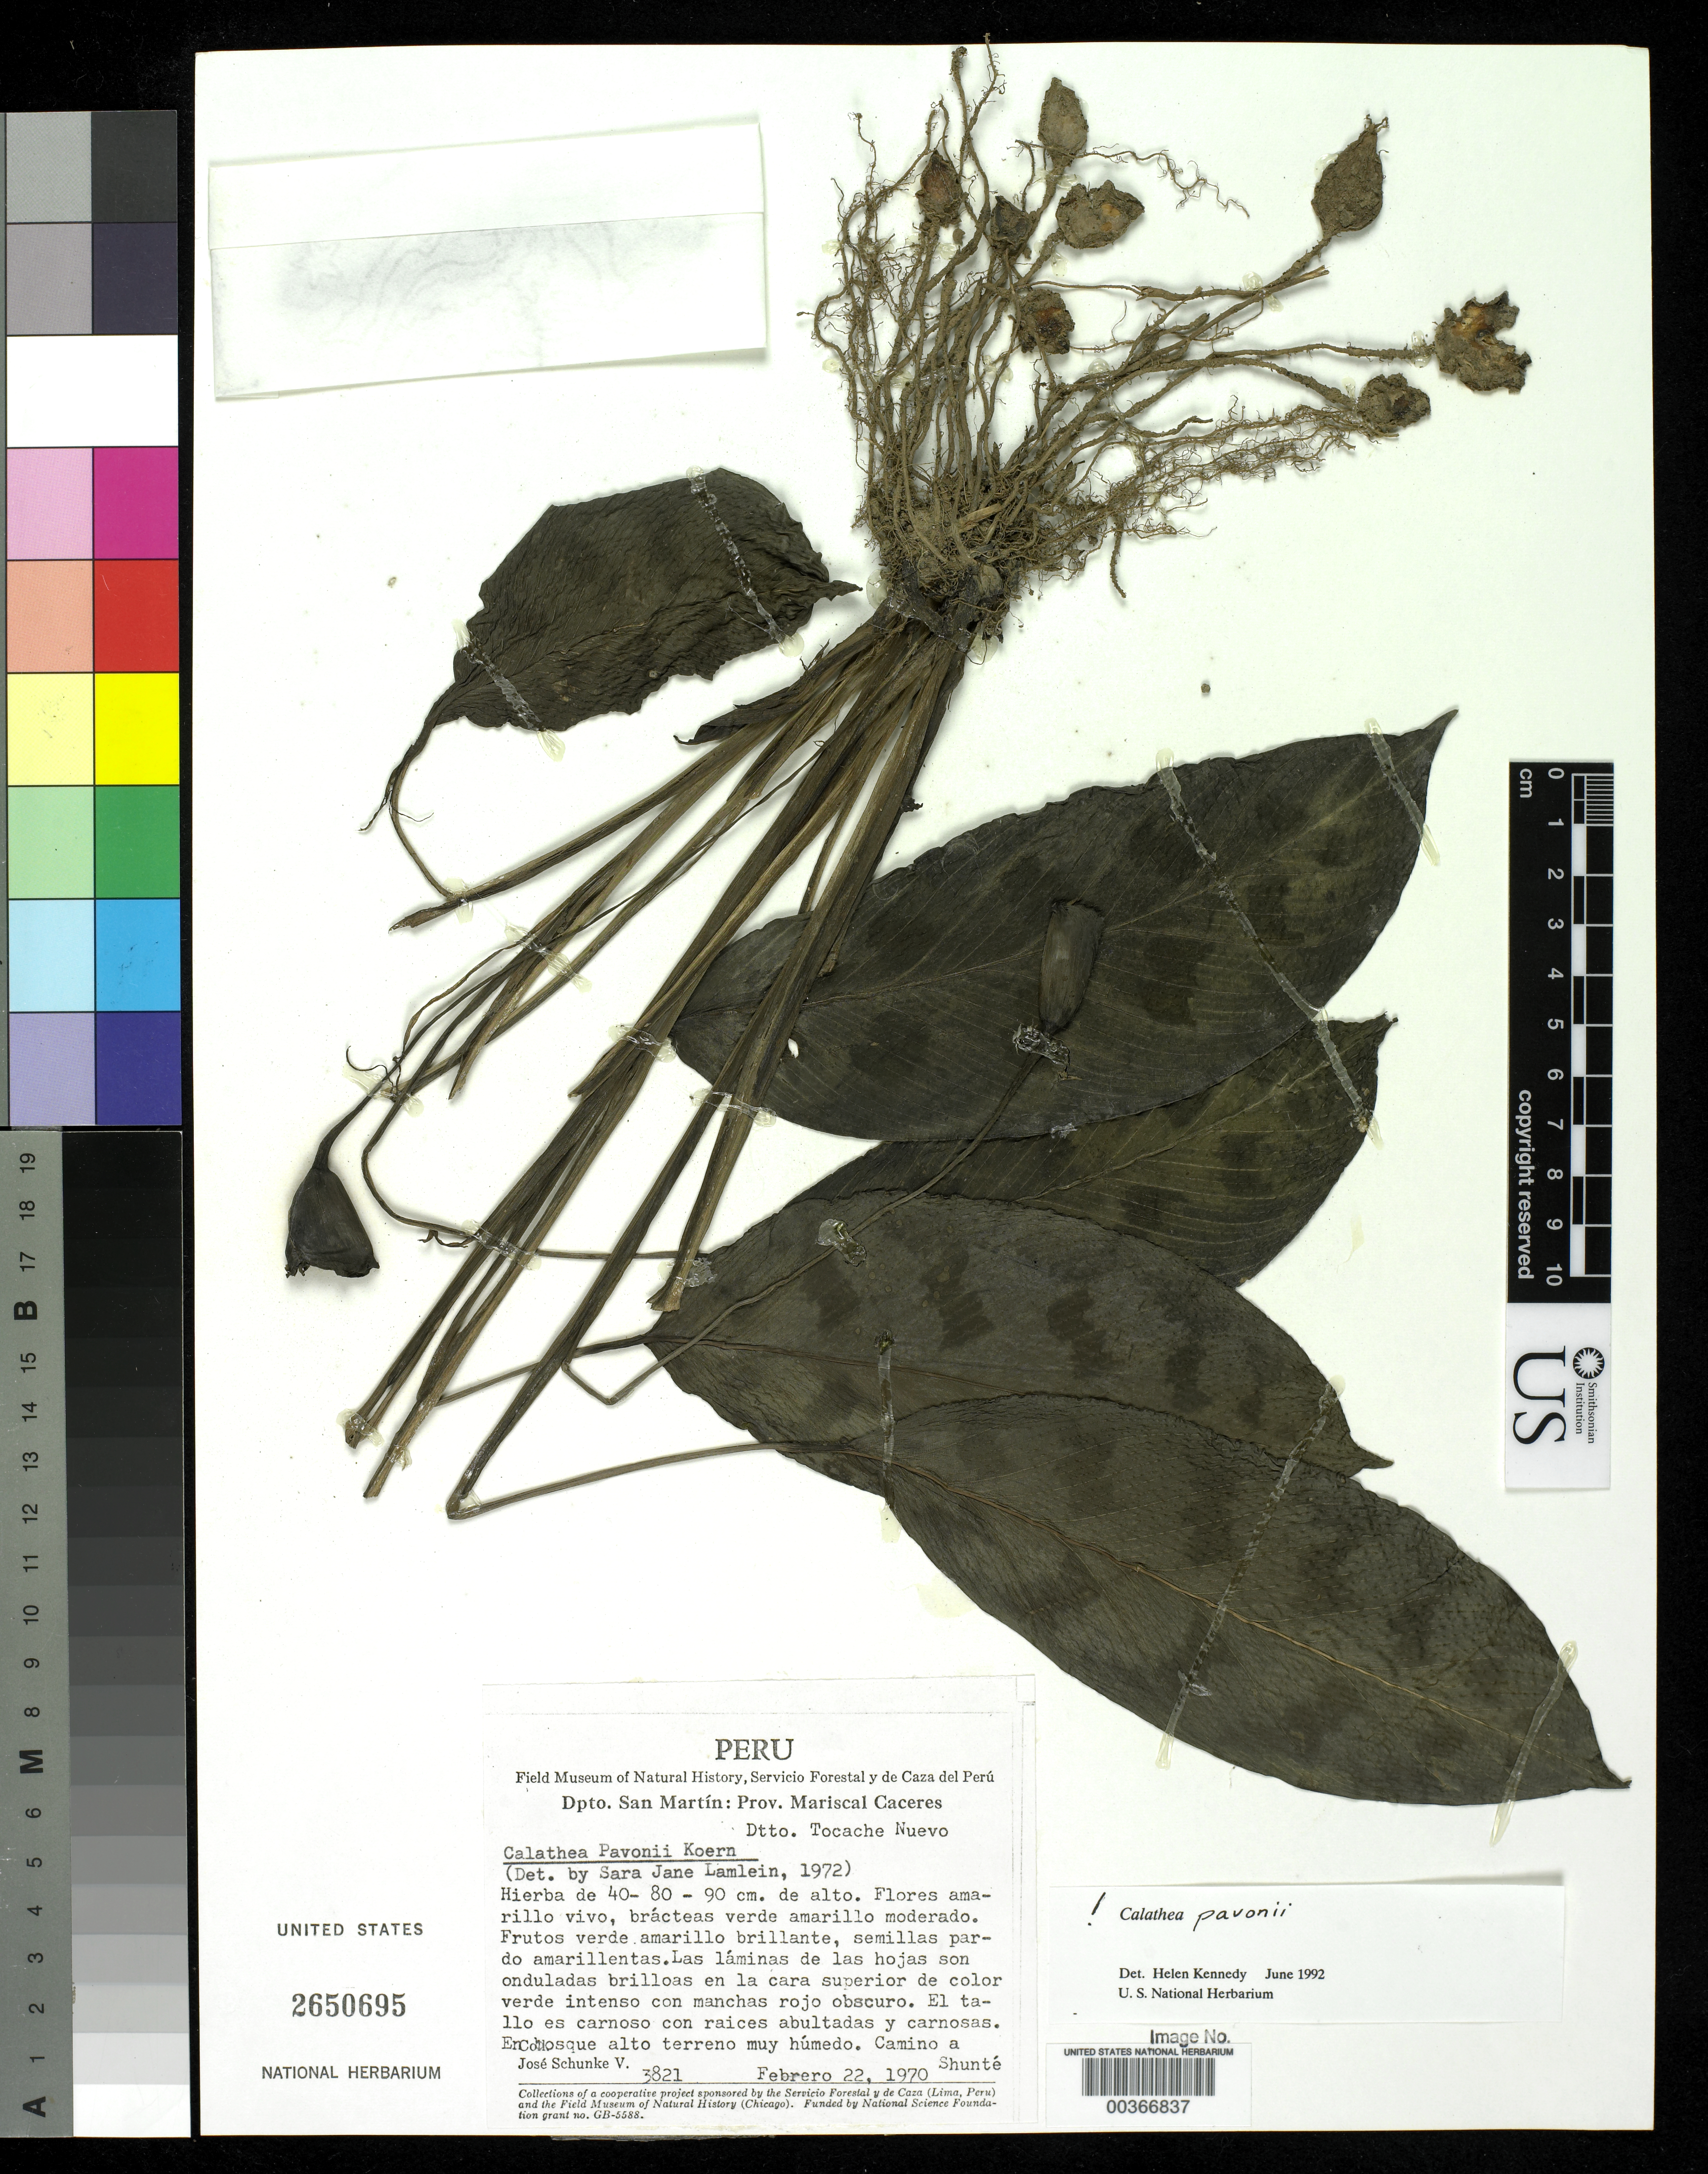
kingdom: Plantae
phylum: Tracheophyta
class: Liliopsida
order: Zingiberales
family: Marantaceae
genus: Goeppertia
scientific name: Goeppertia pavonii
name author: (Körn.) Borchs. & S. Suárez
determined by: Strong, M. T., (US), Smithsonian Institution - National Museum of Natural History (UNITED STATES)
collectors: J. Schunke Vigo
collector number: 3821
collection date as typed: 22 Feb 1970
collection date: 1970-02-22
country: Peru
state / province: San Martín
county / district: Mariscal Cáceres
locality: Dtto. tocache nuevo, camino a shunte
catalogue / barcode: US 2650695